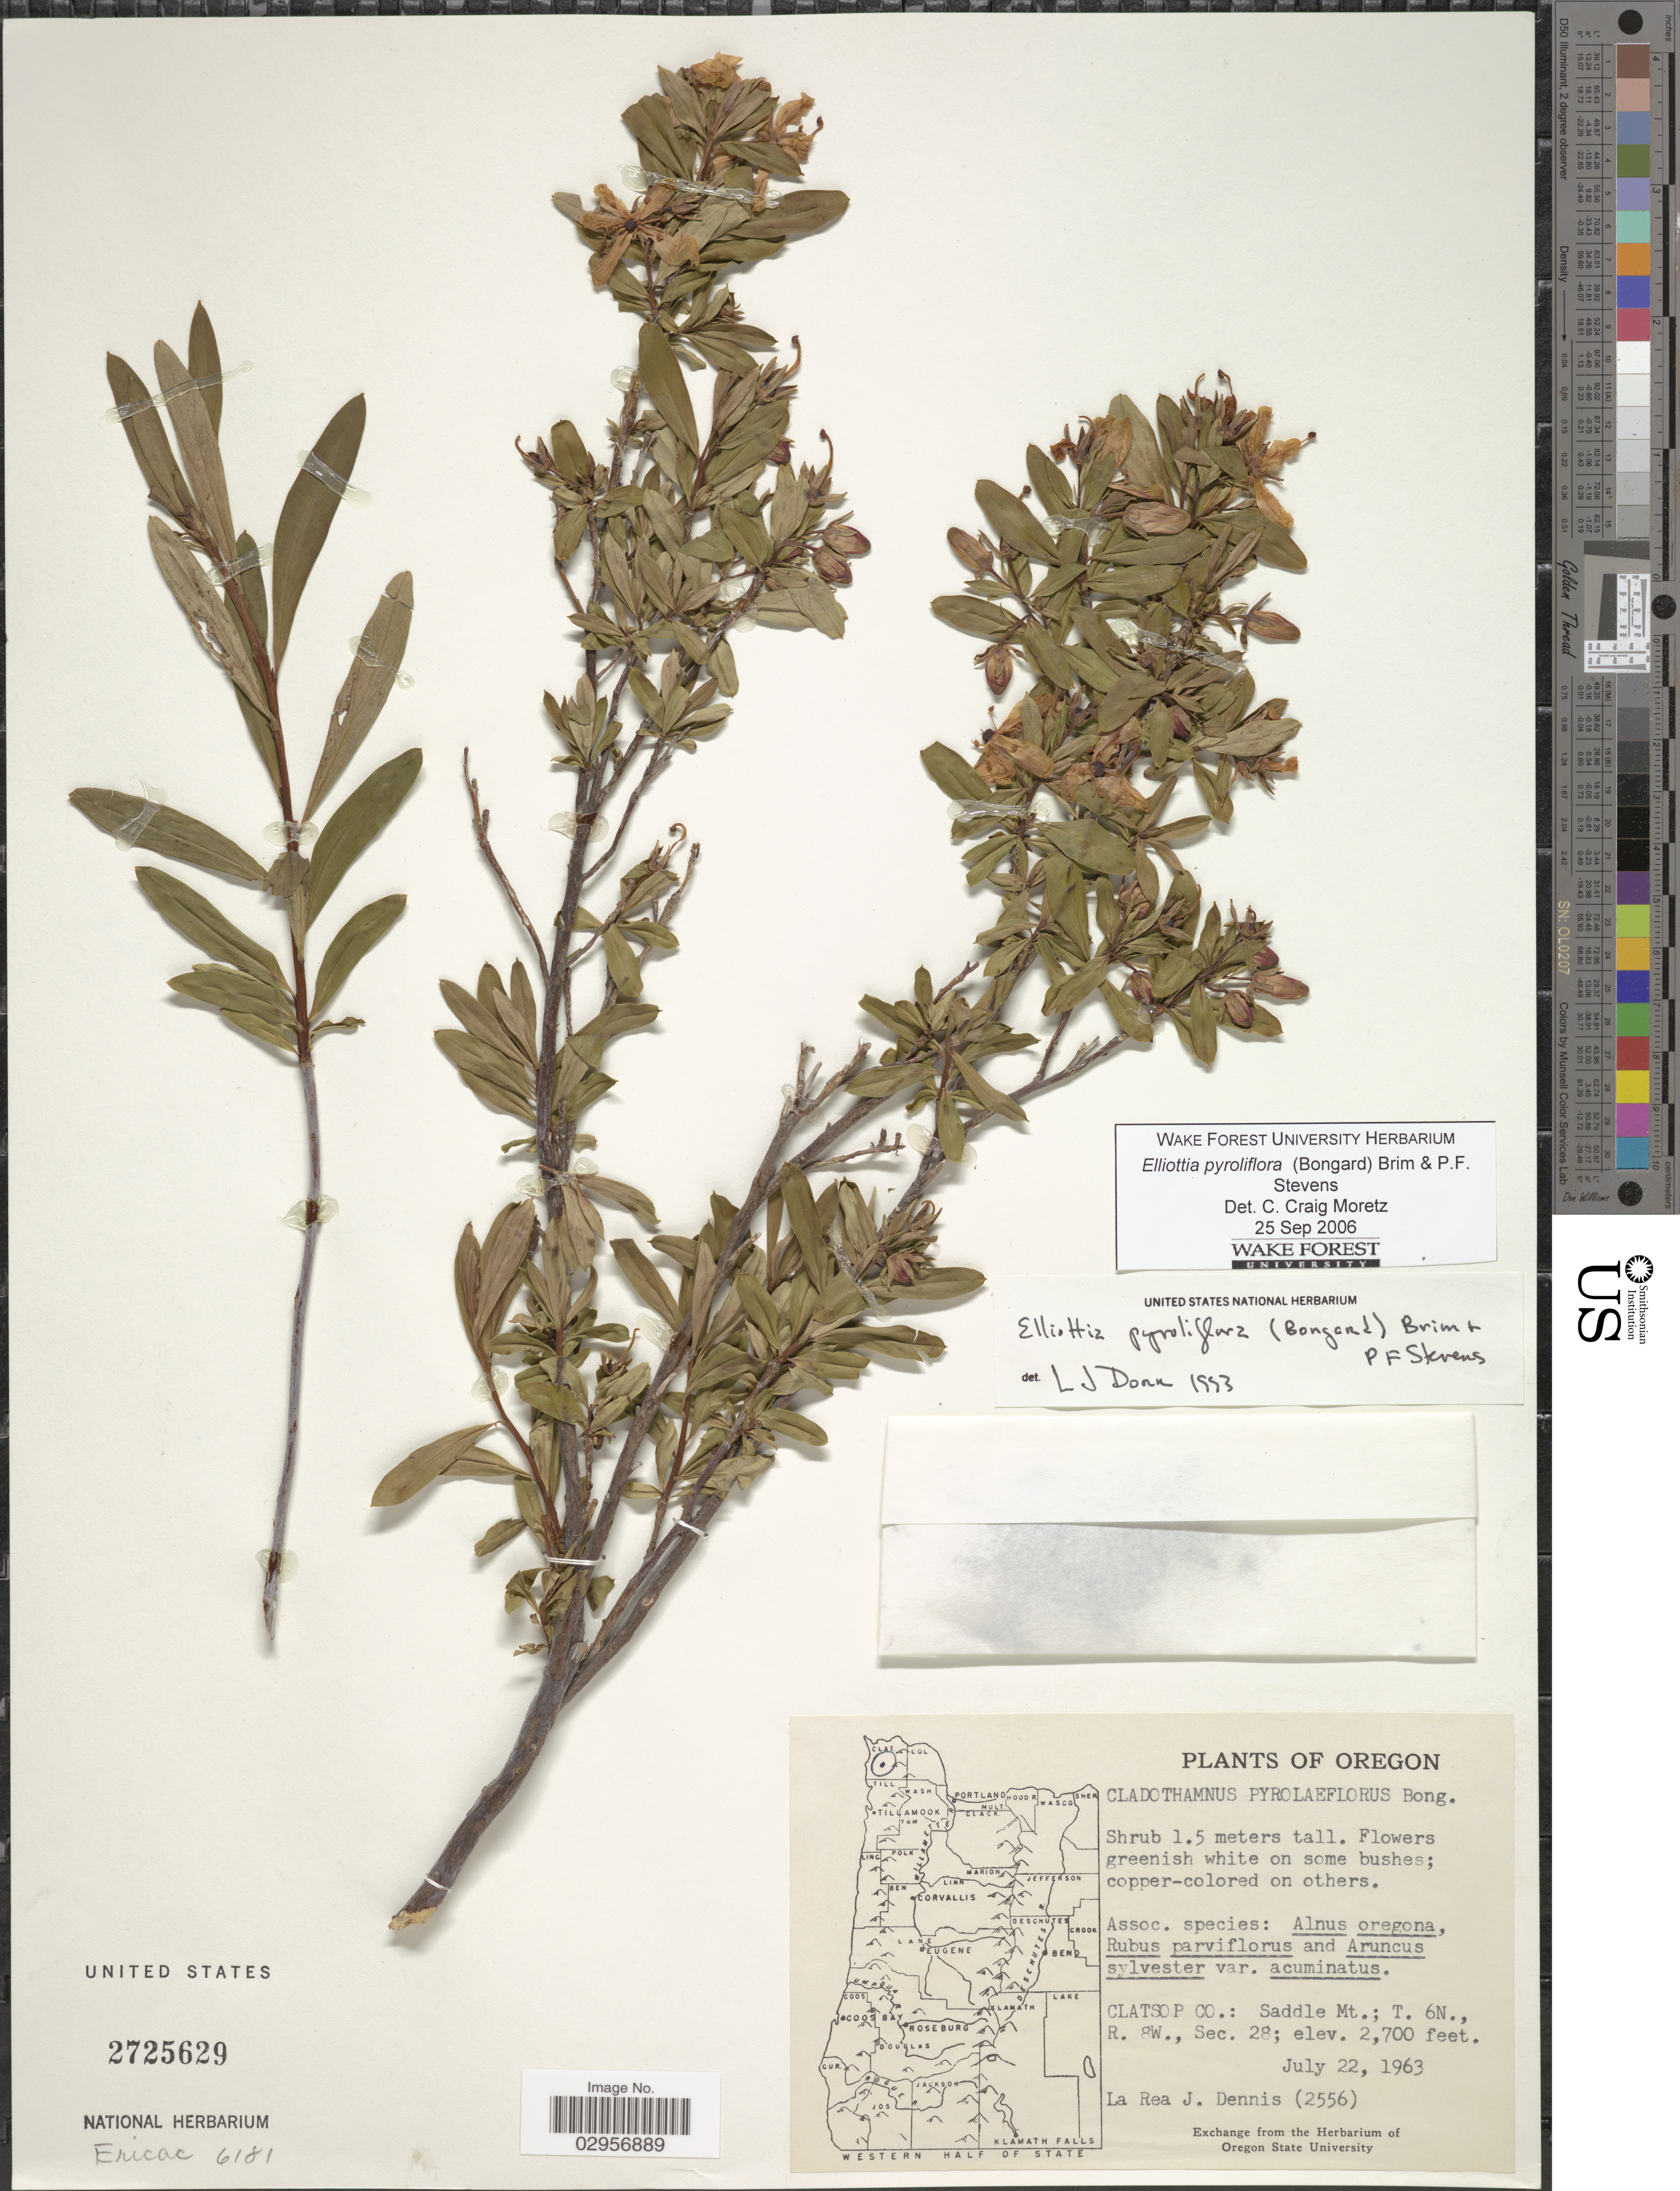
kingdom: Plantae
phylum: Tracheophyta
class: Magnoliopsida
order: Ericales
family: Ericaceae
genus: Elliottia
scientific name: Elliottia pyroliflora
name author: (Bong.) P.F. Stevens & Brim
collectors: L. Dennis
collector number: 2556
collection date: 1963-07-22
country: United States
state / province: Oregon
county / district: Clatsop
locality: Clatsop Co.: Saddle Mt.; T. 6N., R. 8W., Sec. 28.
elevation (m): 823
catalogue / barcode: US 2725629